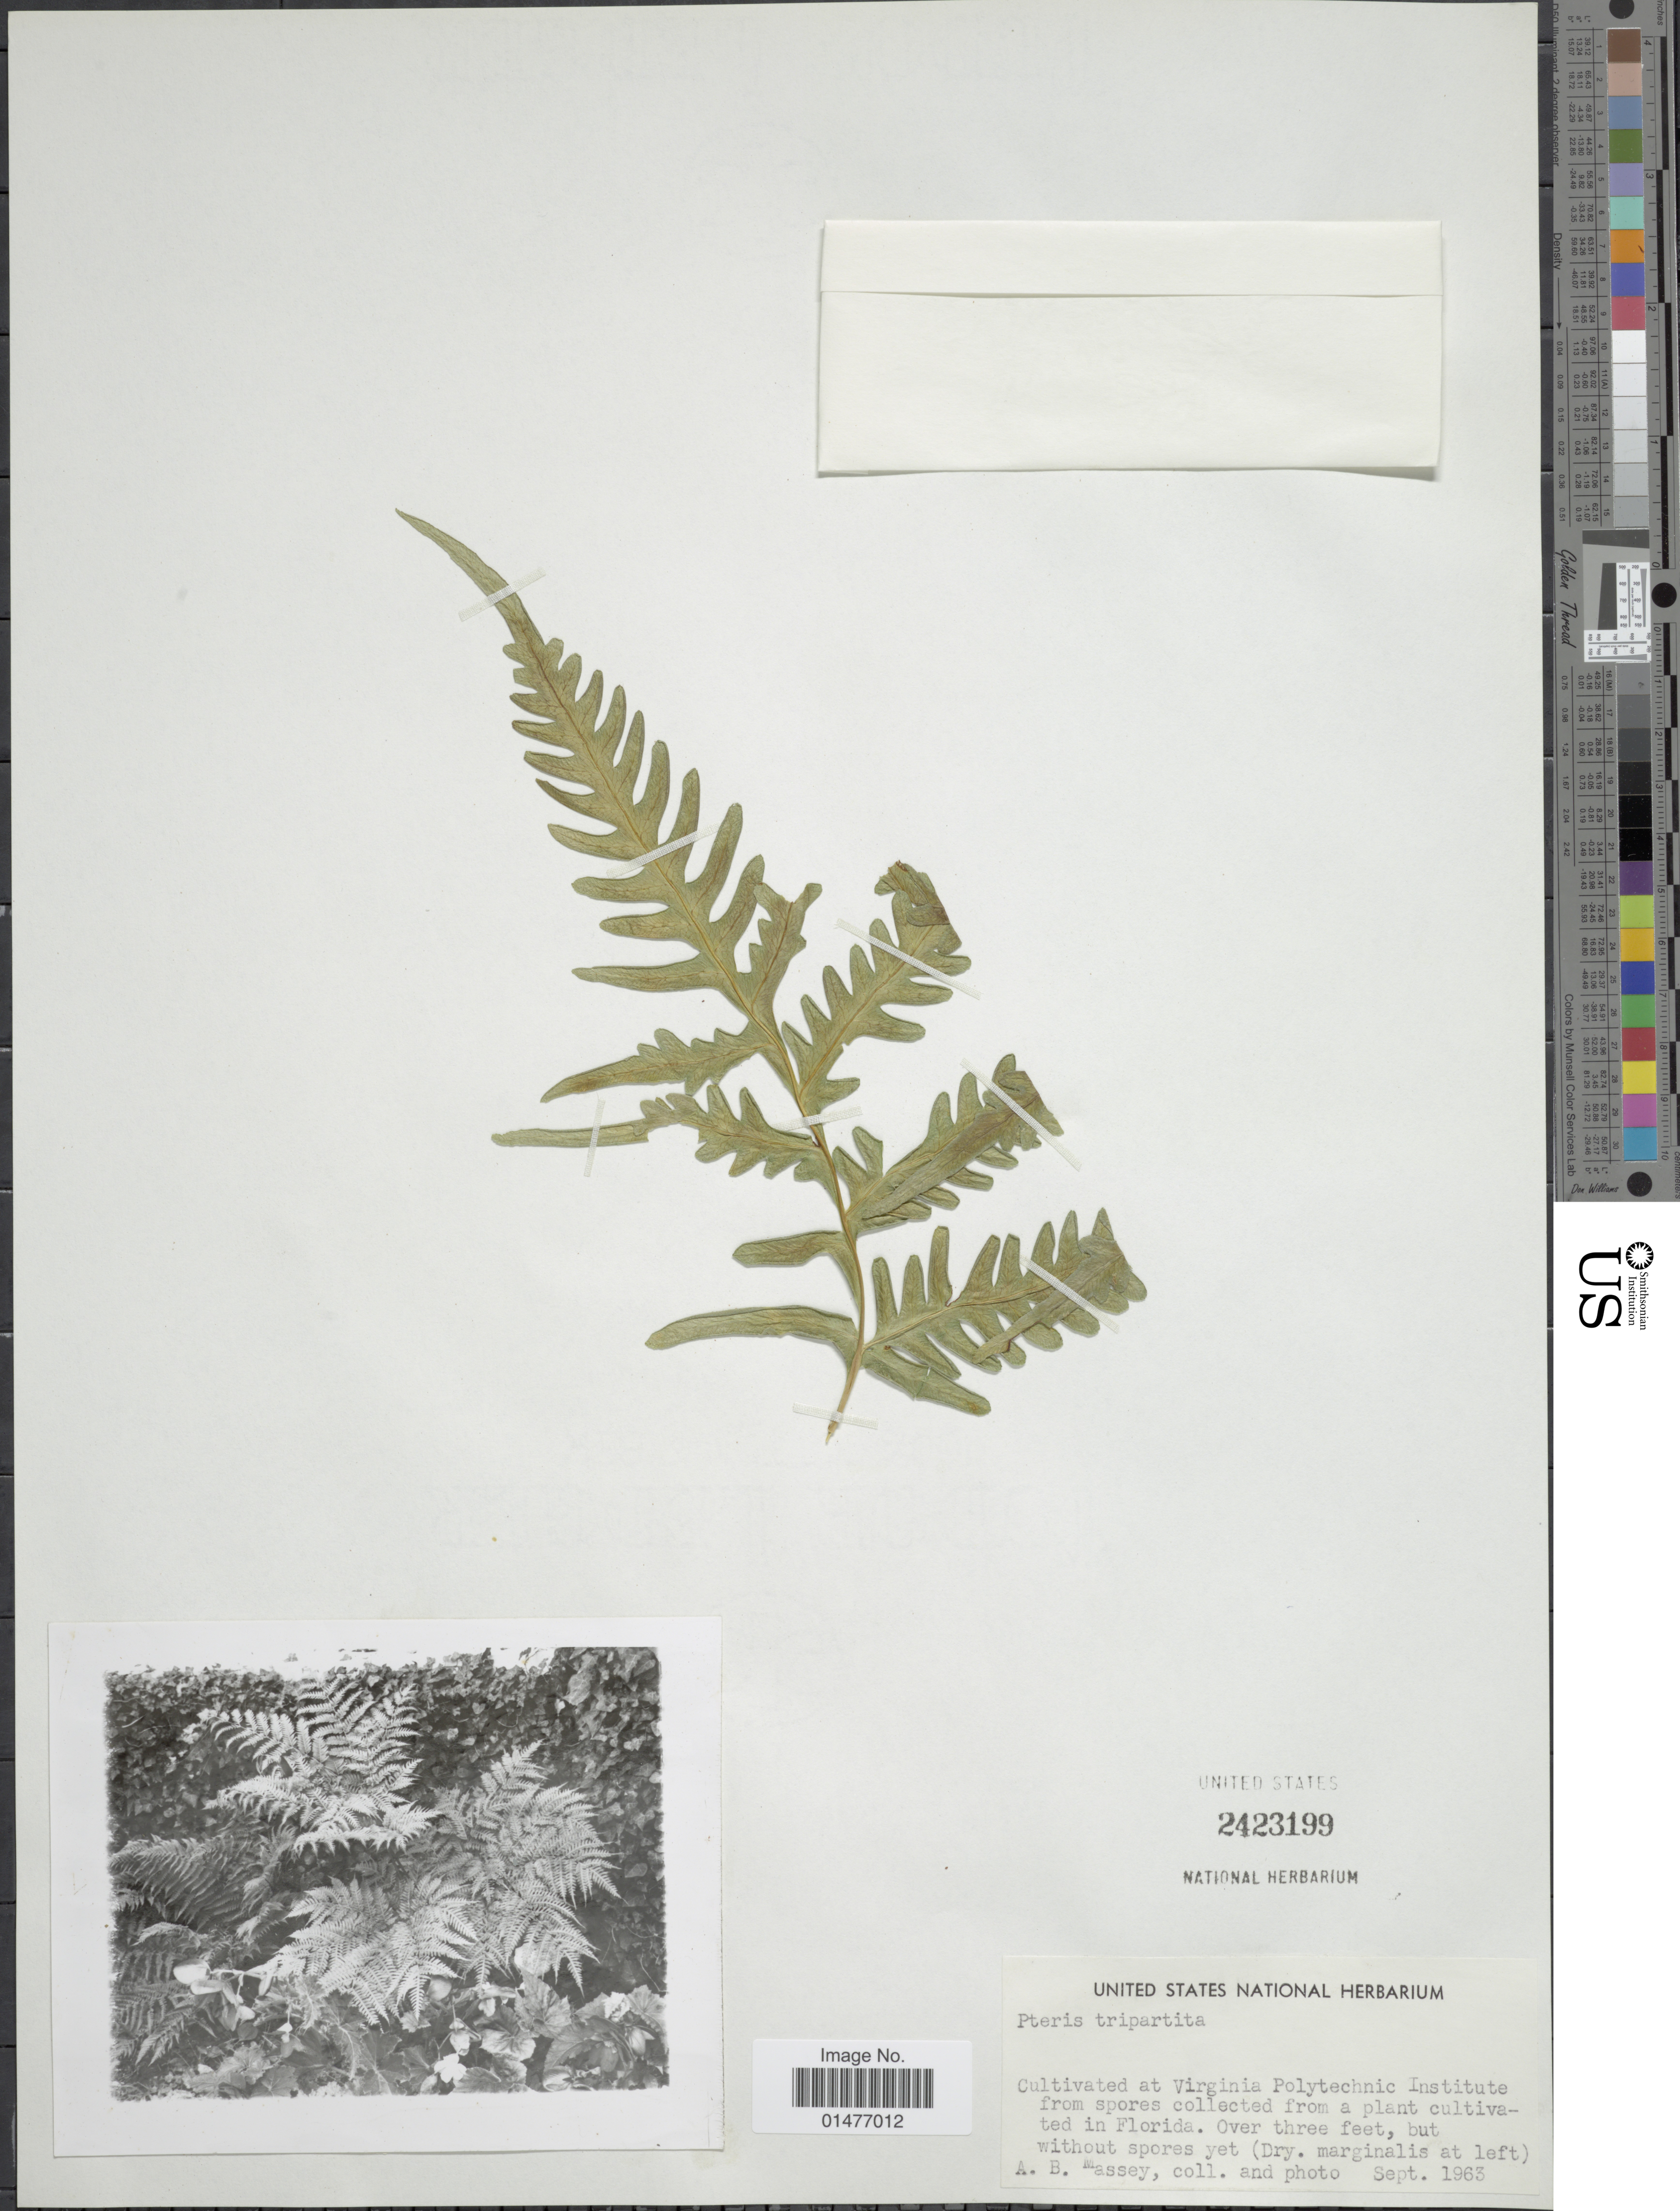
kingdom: Plantae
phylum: Tracheophyta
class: Polypodiopsida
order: Polypodiales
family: Pteridaceae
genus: Pteris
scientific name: Pteris tripartita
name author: Sw.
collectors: A. Massey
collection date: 1963-09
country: United States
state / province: Virginia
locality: At Virginia Polytechnic Institute from spores collected from a plant cultivated in Florida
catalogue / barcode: US 2423199